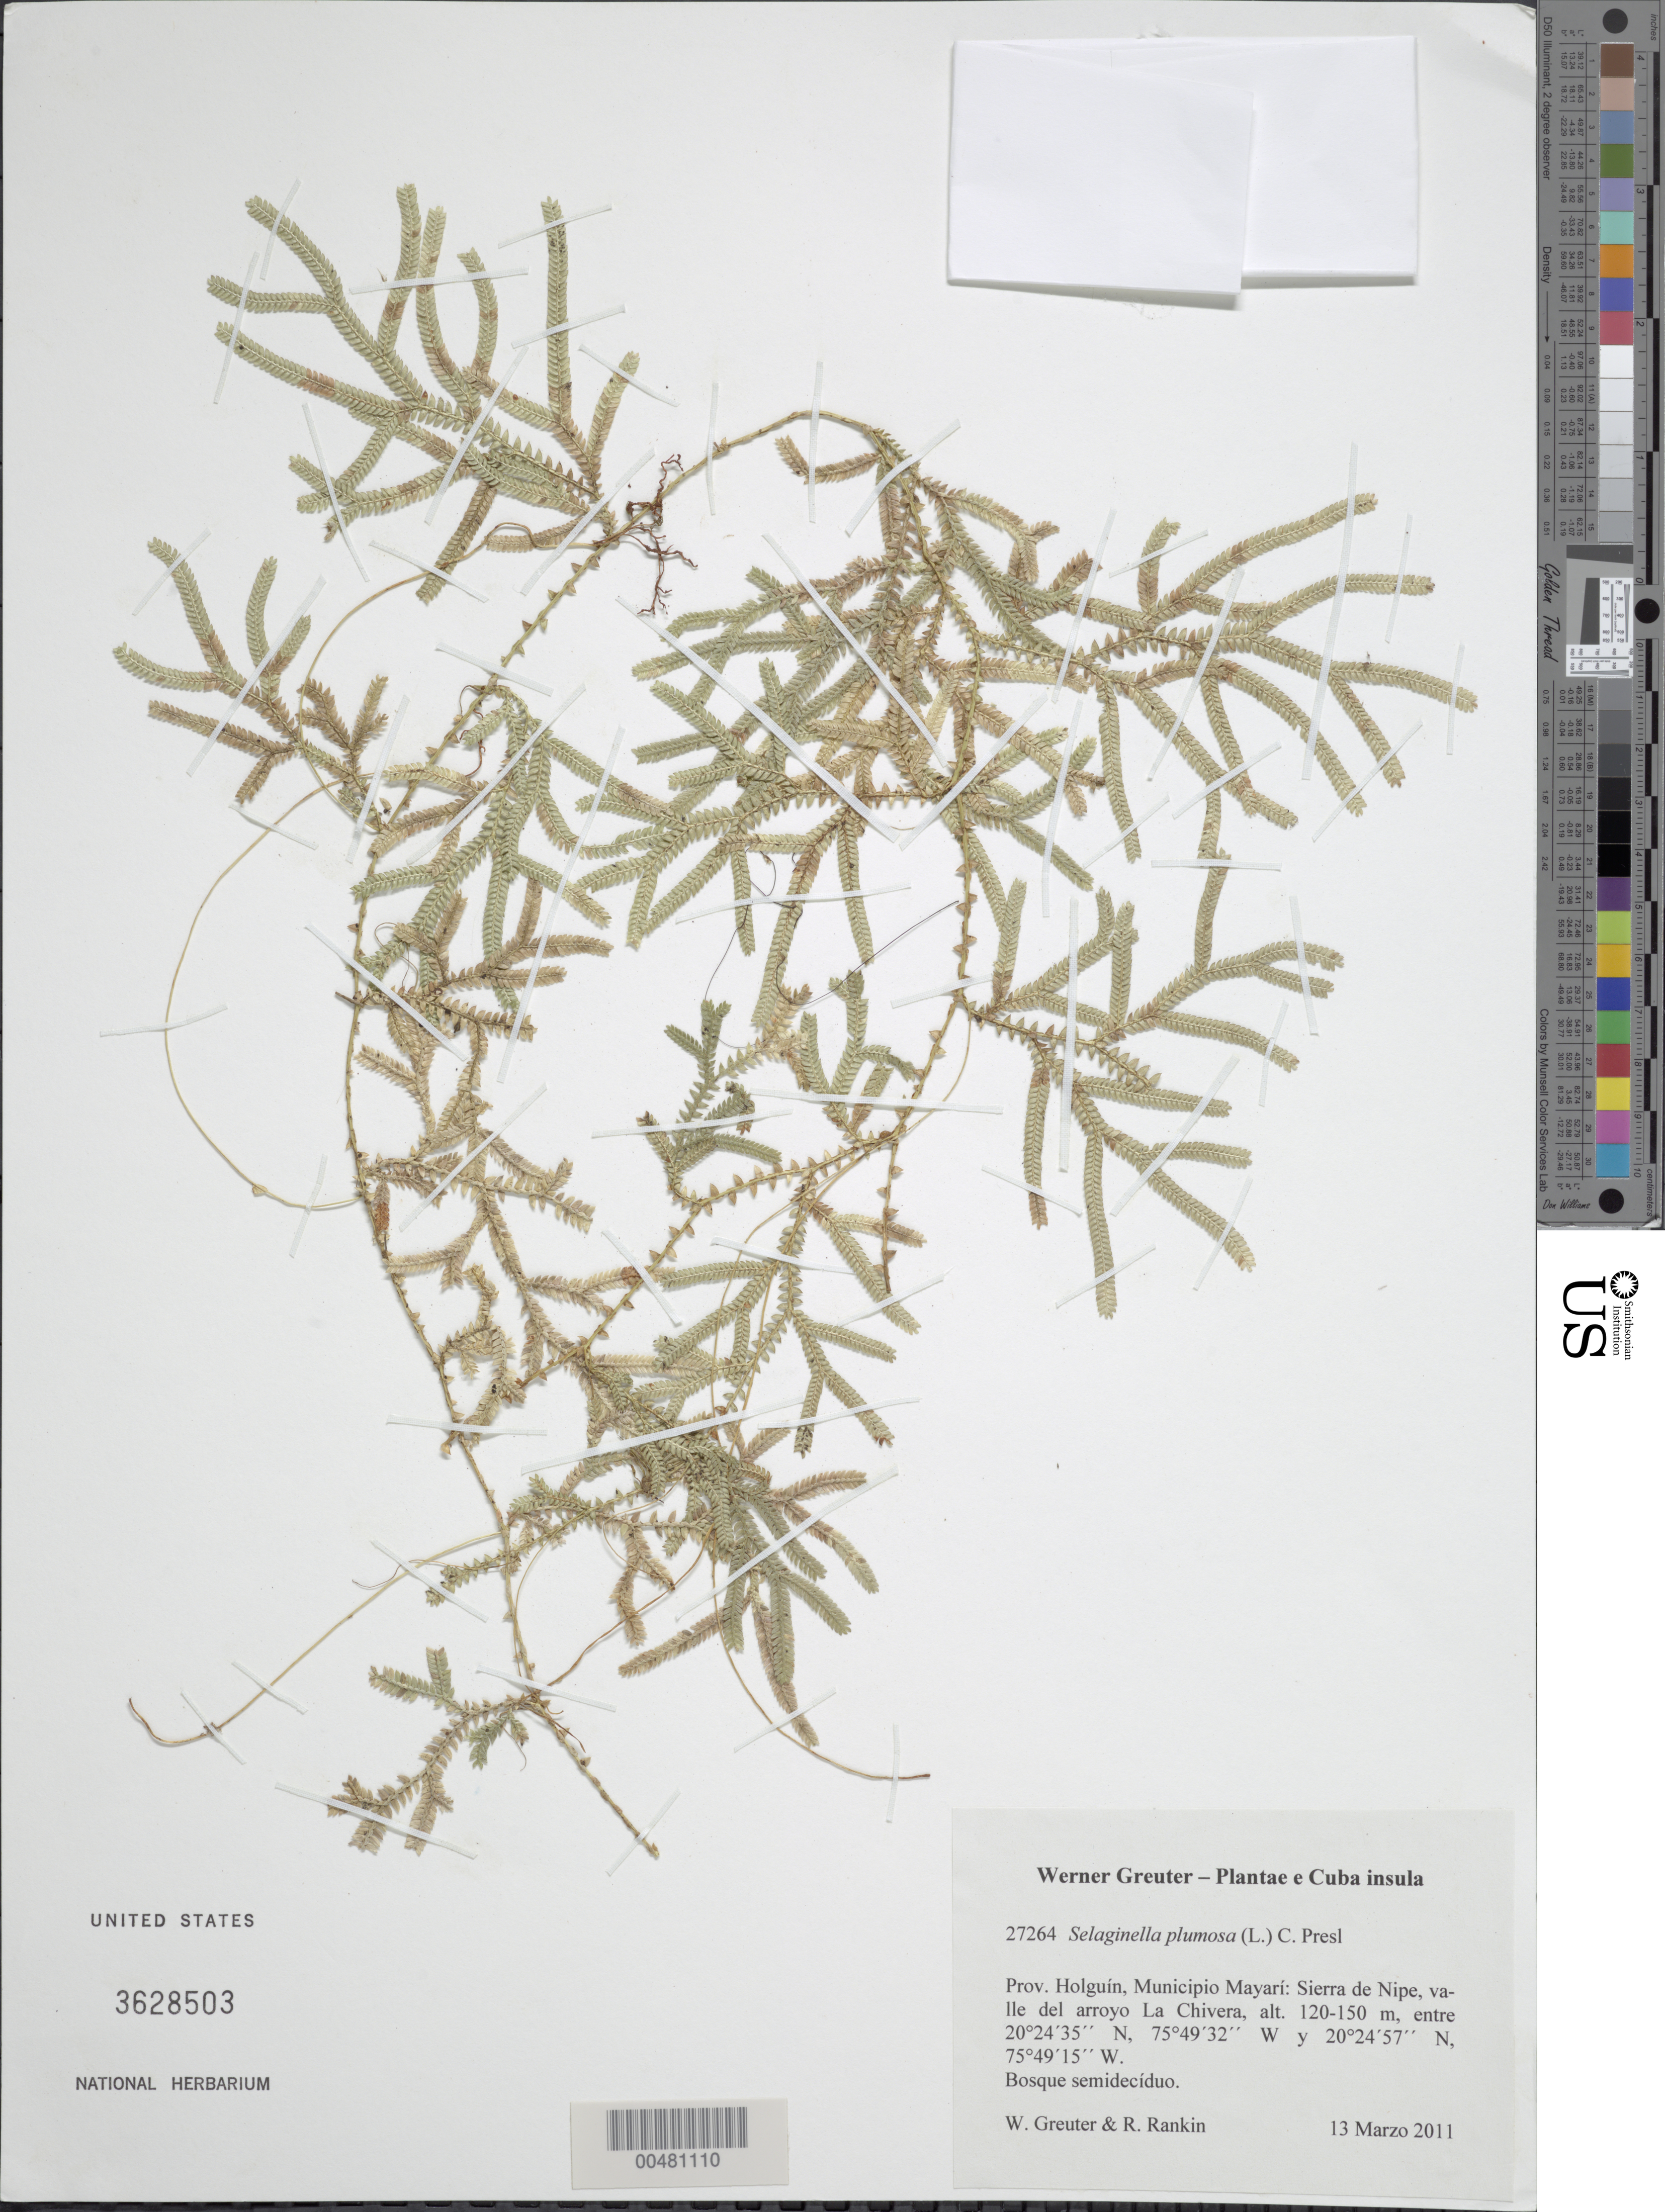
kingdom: Plantae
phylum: Tracheophyta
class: Lycopodiopsida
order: Selaginellales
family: Selaginellaceae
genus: Selaginella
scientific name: Selaginella plumosa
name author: (L.) C. Presl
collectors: W. R. Greuter & R. Rankin Rodriguez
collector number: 27264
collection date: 2011-03-13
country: Cuba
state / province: Holguin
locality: Mun. Mayarí, Sierra de Nipe, valle del arroyo La Chivera.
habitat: Bosque semidecíduo.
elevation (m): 120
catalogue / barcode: US 3628503